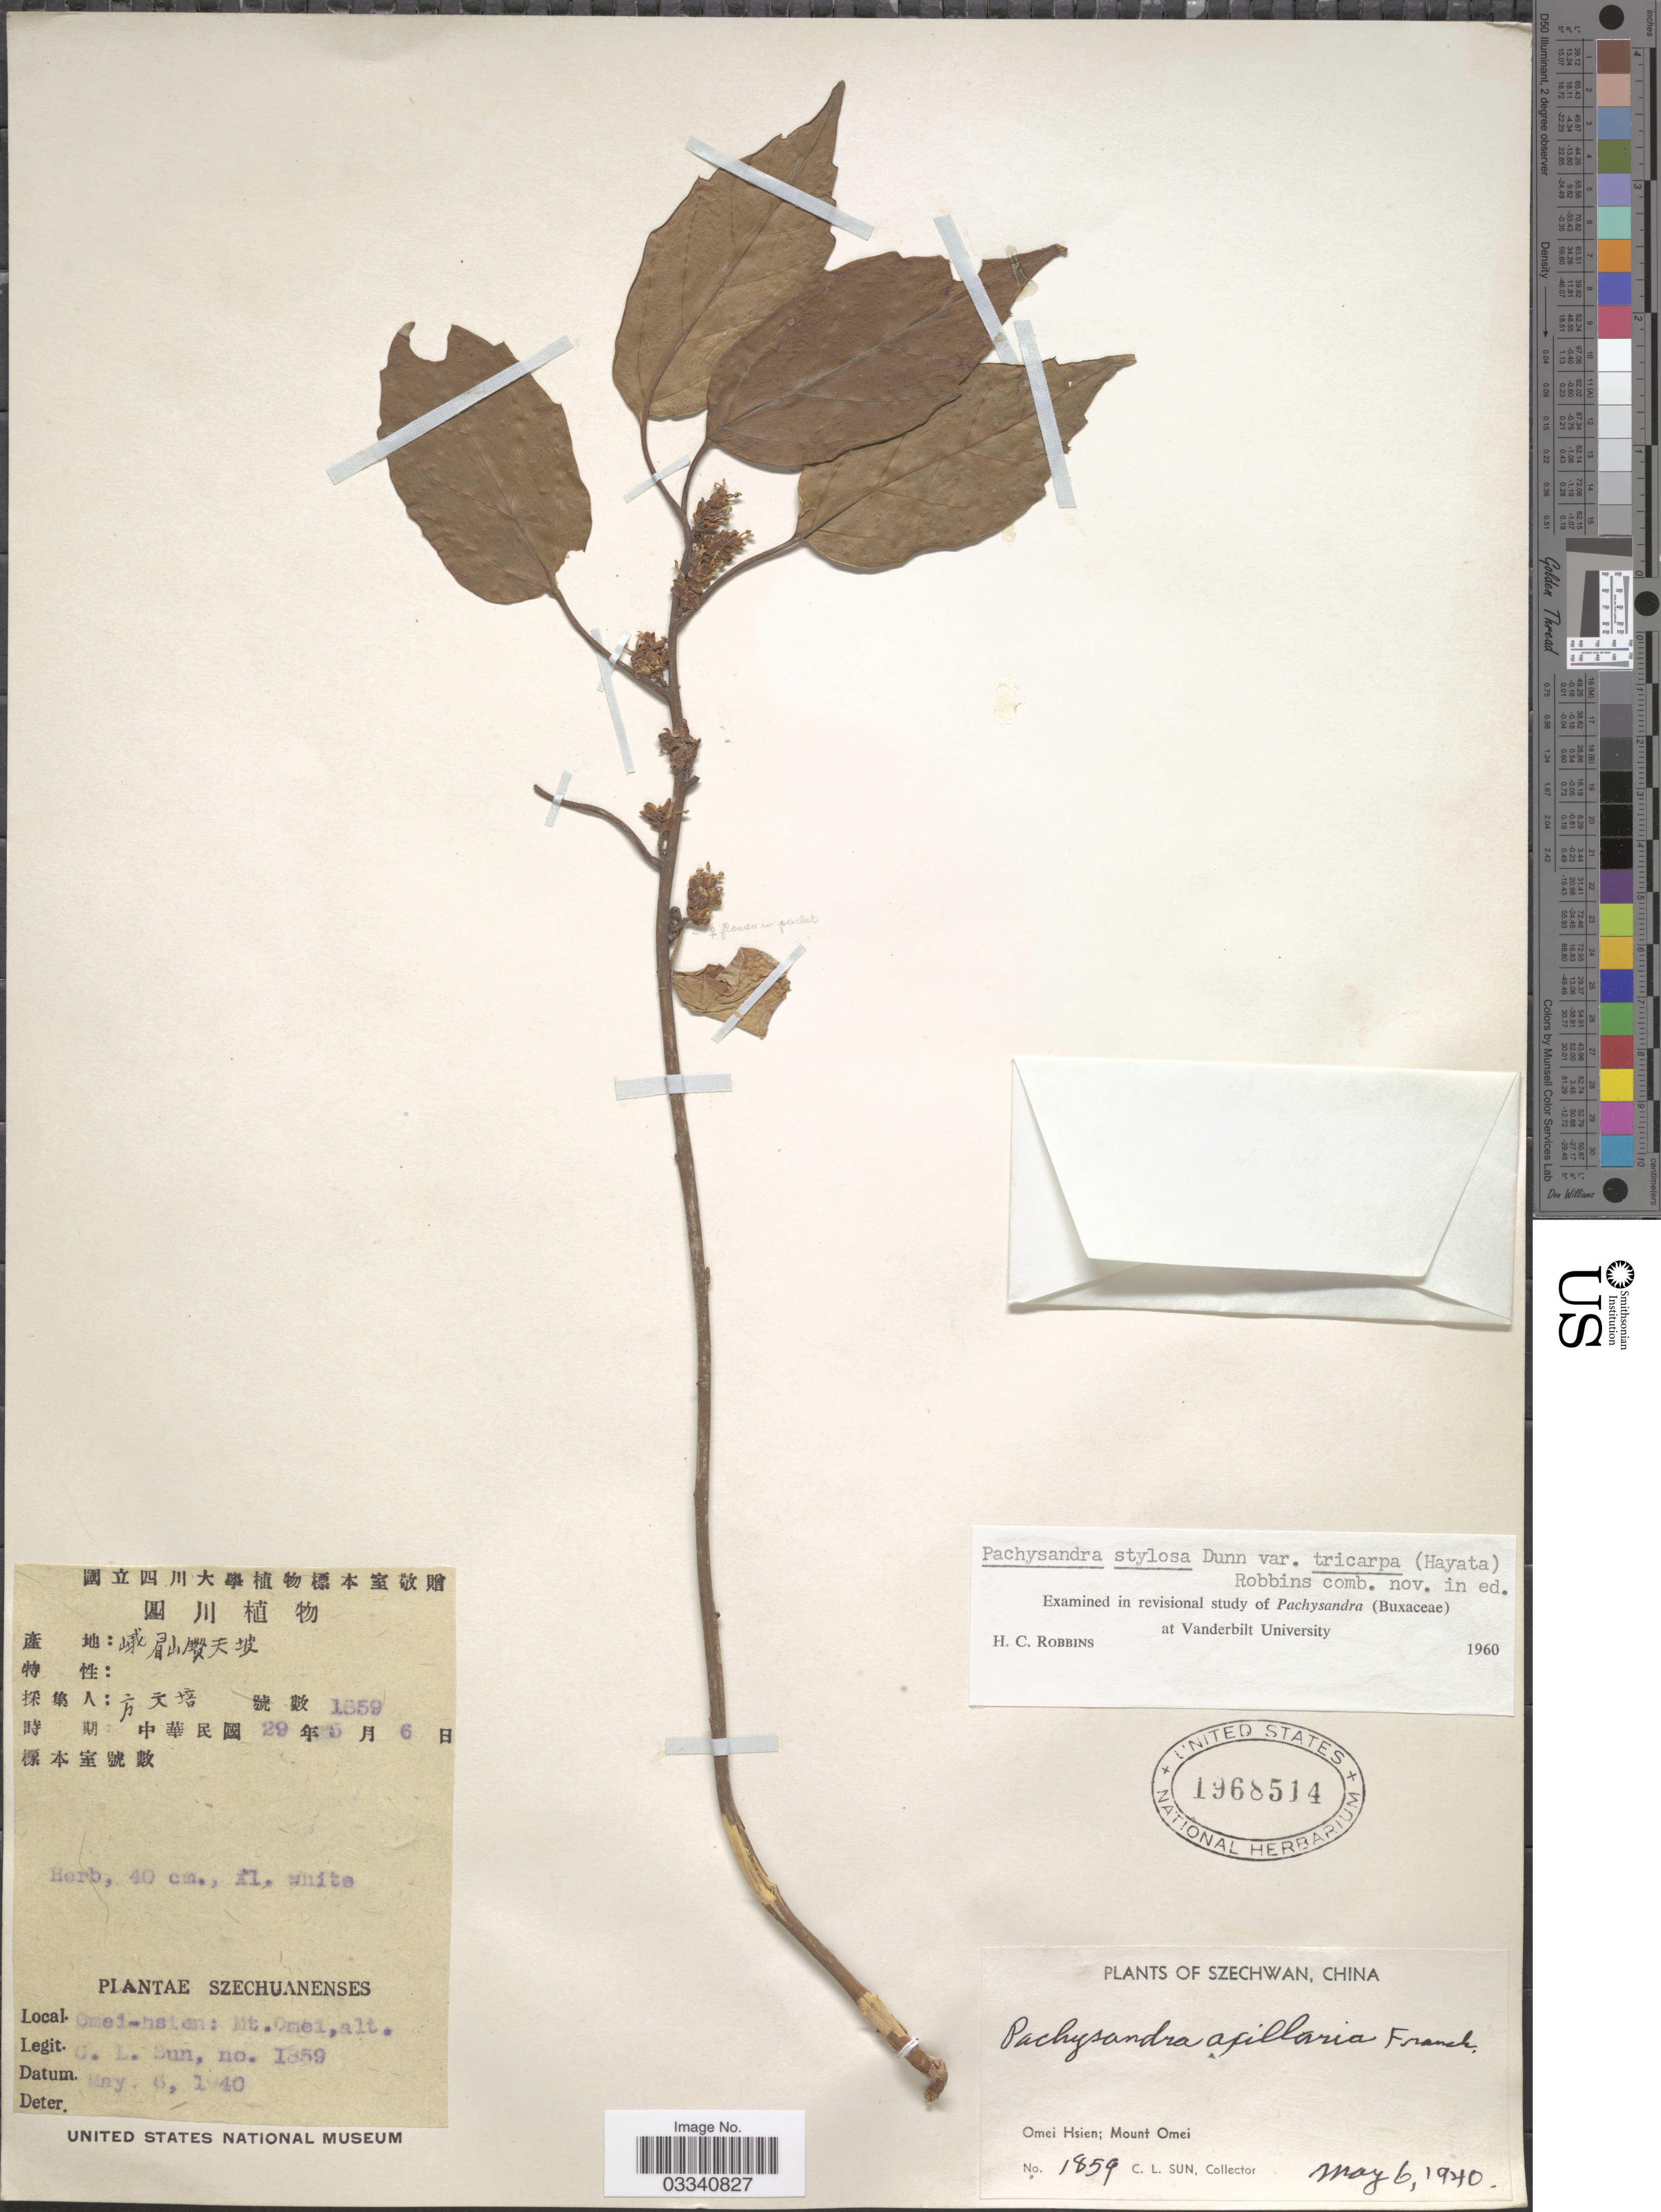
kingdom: Plantae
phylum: Tracheophyta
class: Magnoliopsida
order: Buxales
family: Buxaceae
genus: Pachysandra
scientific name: Pachysandra stylosa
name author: Dunn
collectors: C. Sun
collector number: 1859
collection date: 1940-05-06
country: China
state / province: Sichuan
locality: Szechwan. Omei Hsien; Mount Omei.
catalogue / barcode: US 1968514